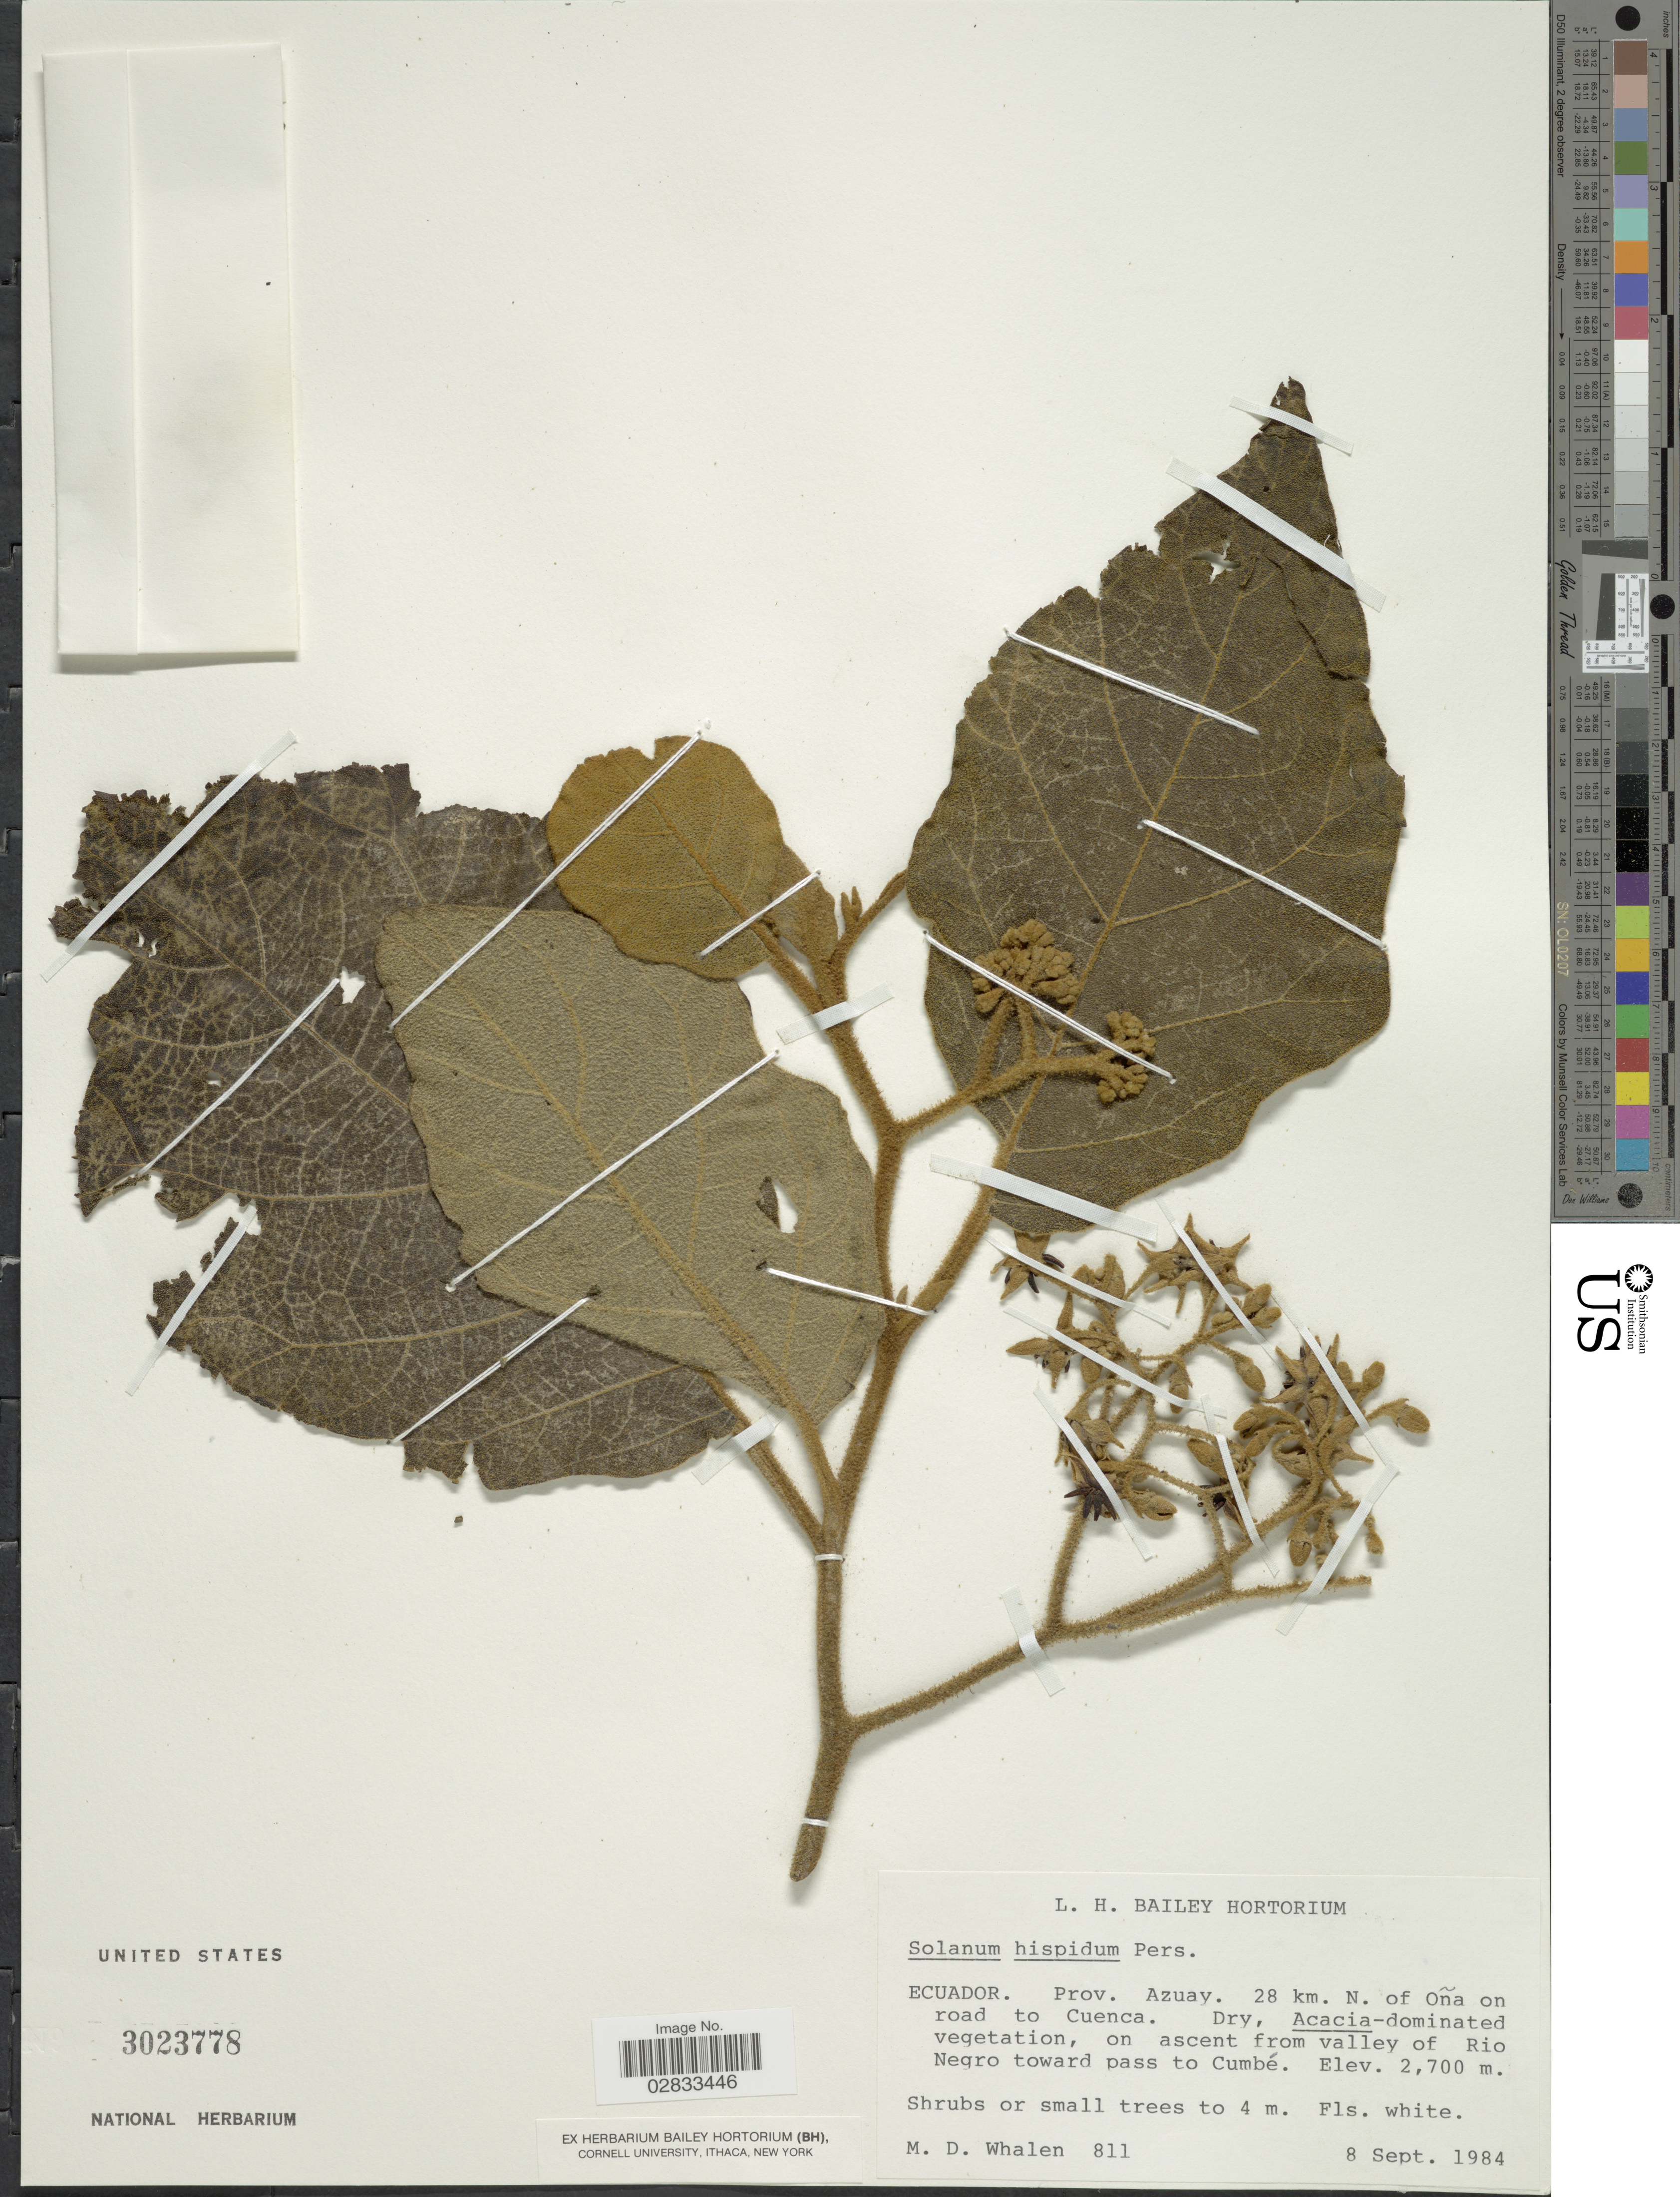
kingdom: Plantae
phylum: Tracheophyta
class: Magnoliopsida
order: Solanales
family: Solanaceae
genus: Solanum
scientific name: Solanum hispidum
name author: Pers.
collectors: M. Whalen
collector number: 811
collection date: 1984-09-08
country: Ecuador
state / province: Azuay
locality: Prov. Azuay. 28 km. N. of Oña on road to Cuenca, on ascent from Valley of Rio Negro toward pass to Cumbé.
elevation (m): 2700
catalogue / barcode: US 3023778